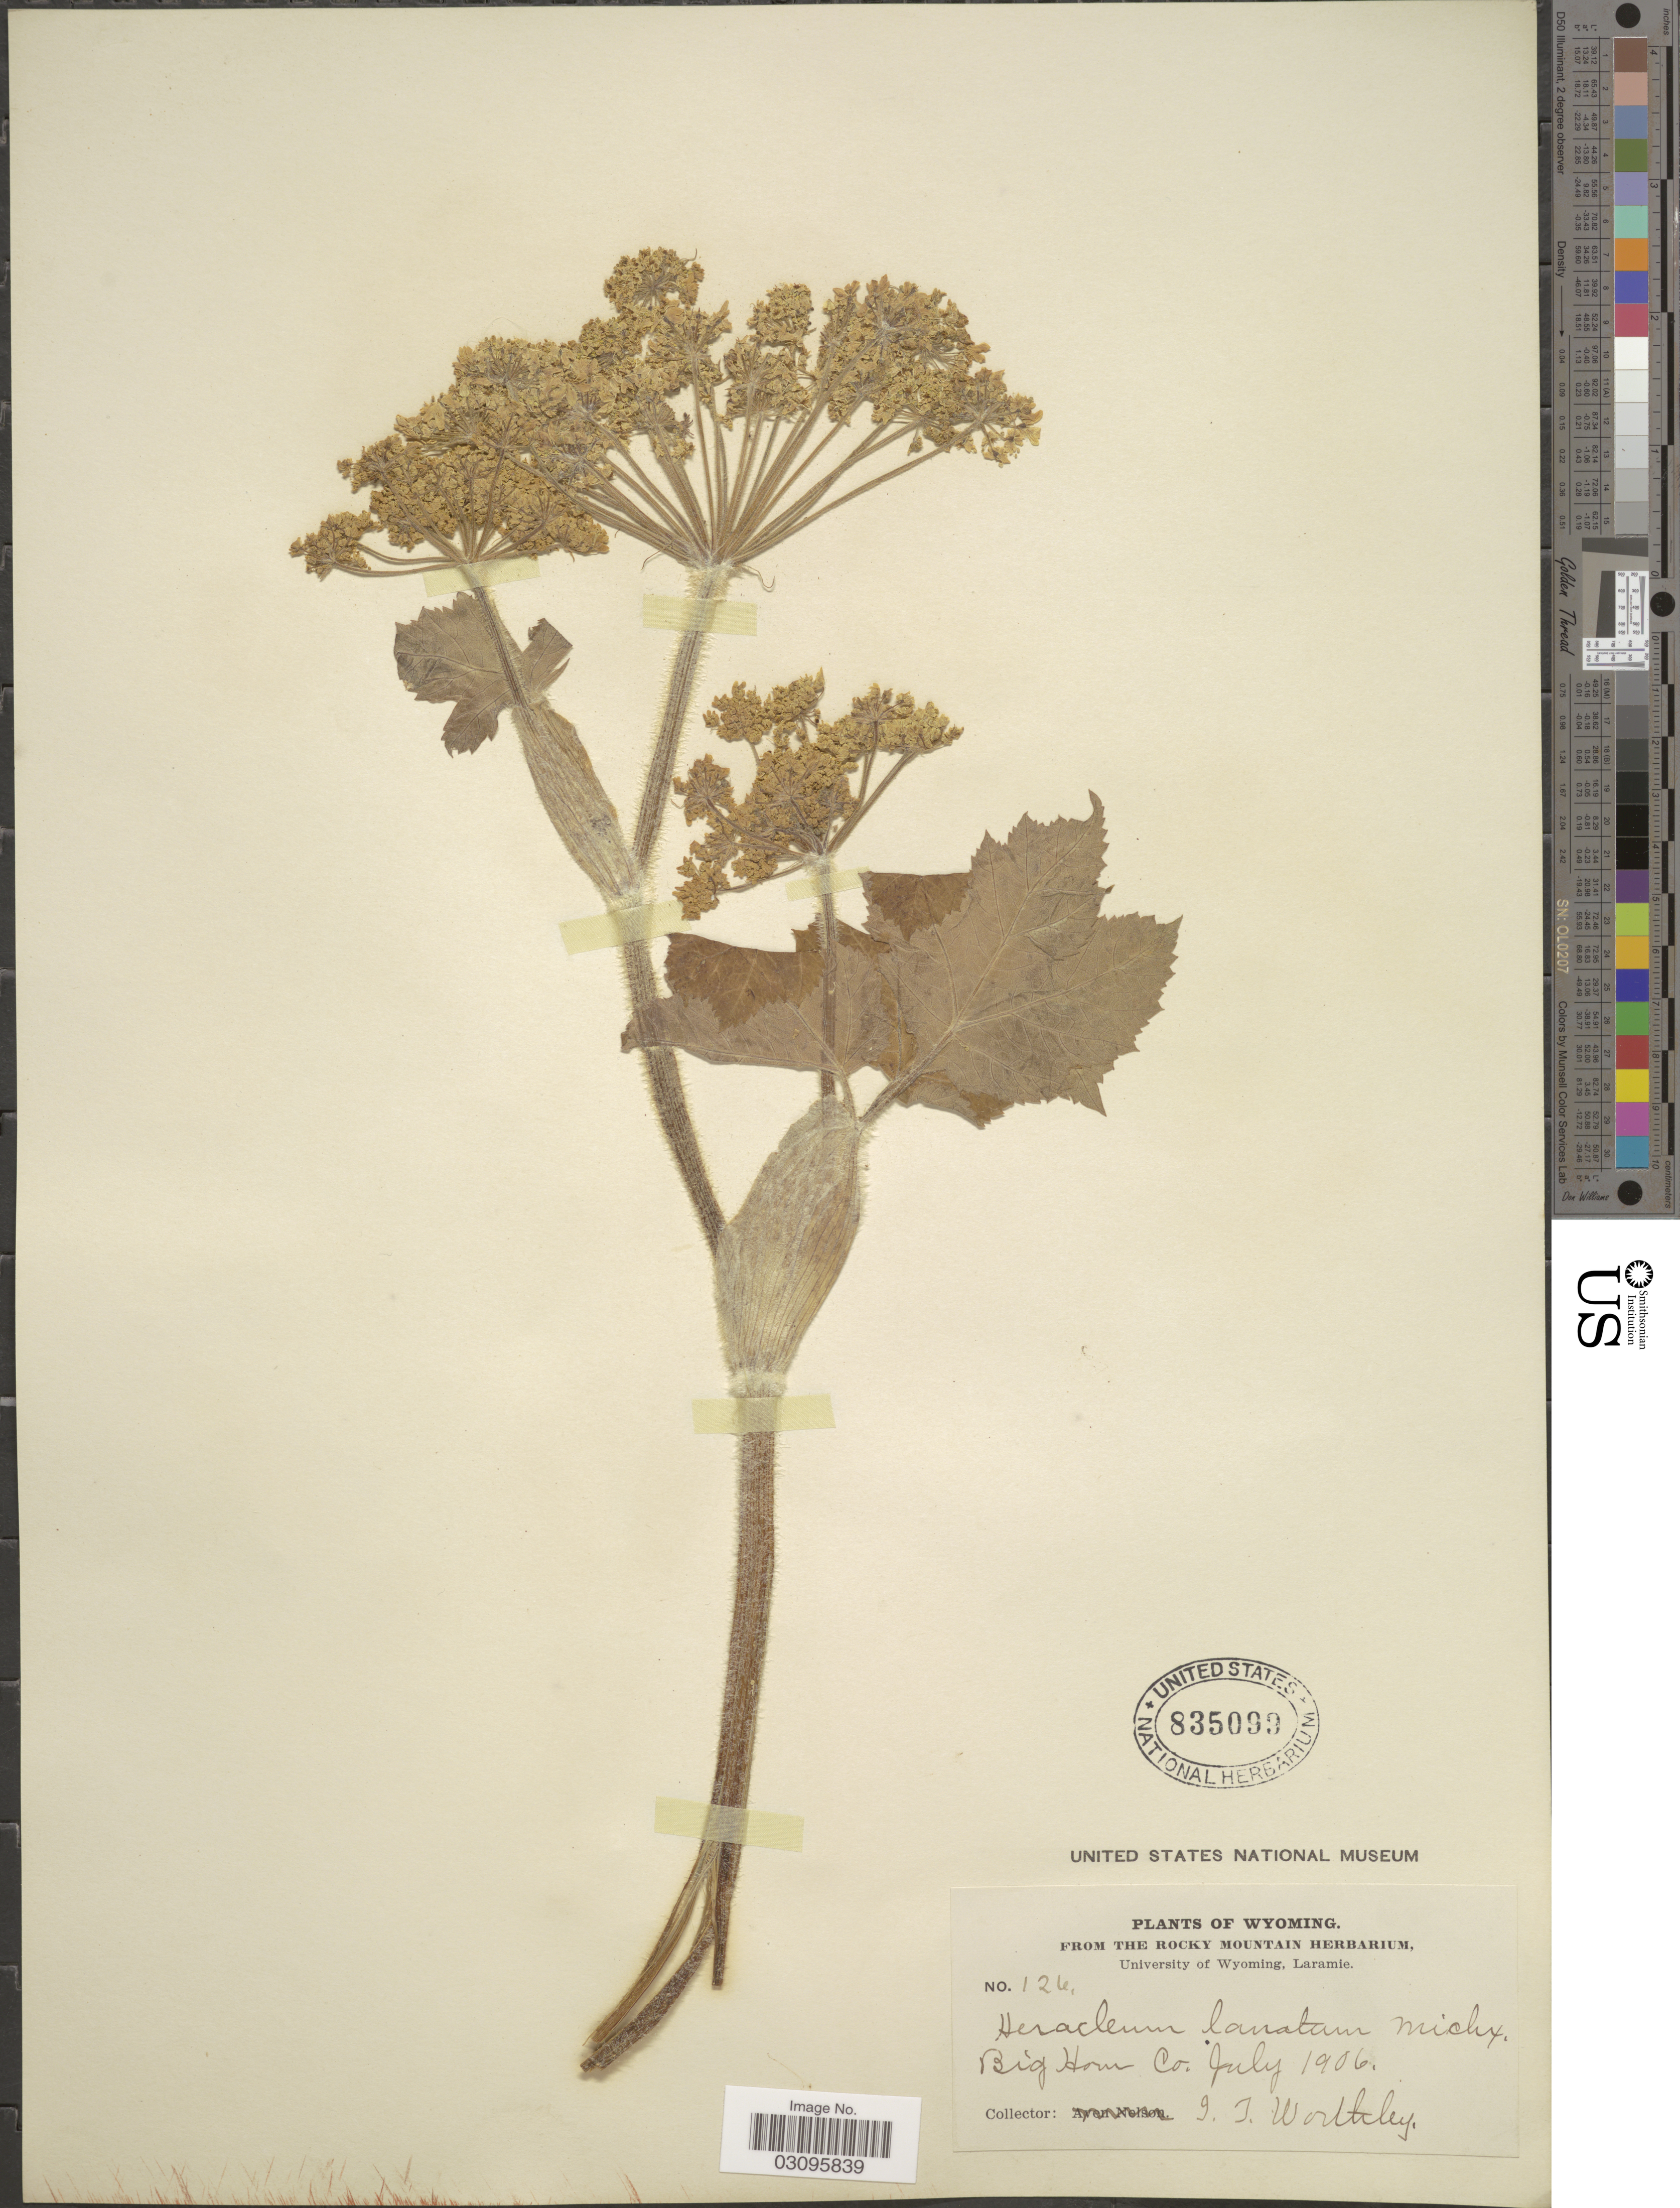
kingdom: Plantae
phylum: Tracheophyta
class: Magnoliopsida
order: Apiales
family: Apiaceae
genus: Heracleum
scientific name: Heracleum lanatum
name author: Michx.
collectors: I. Worthley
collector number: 126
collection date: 1906-07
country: United States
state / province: Wyoming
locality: Big Horn Co.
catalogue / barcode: US 835099